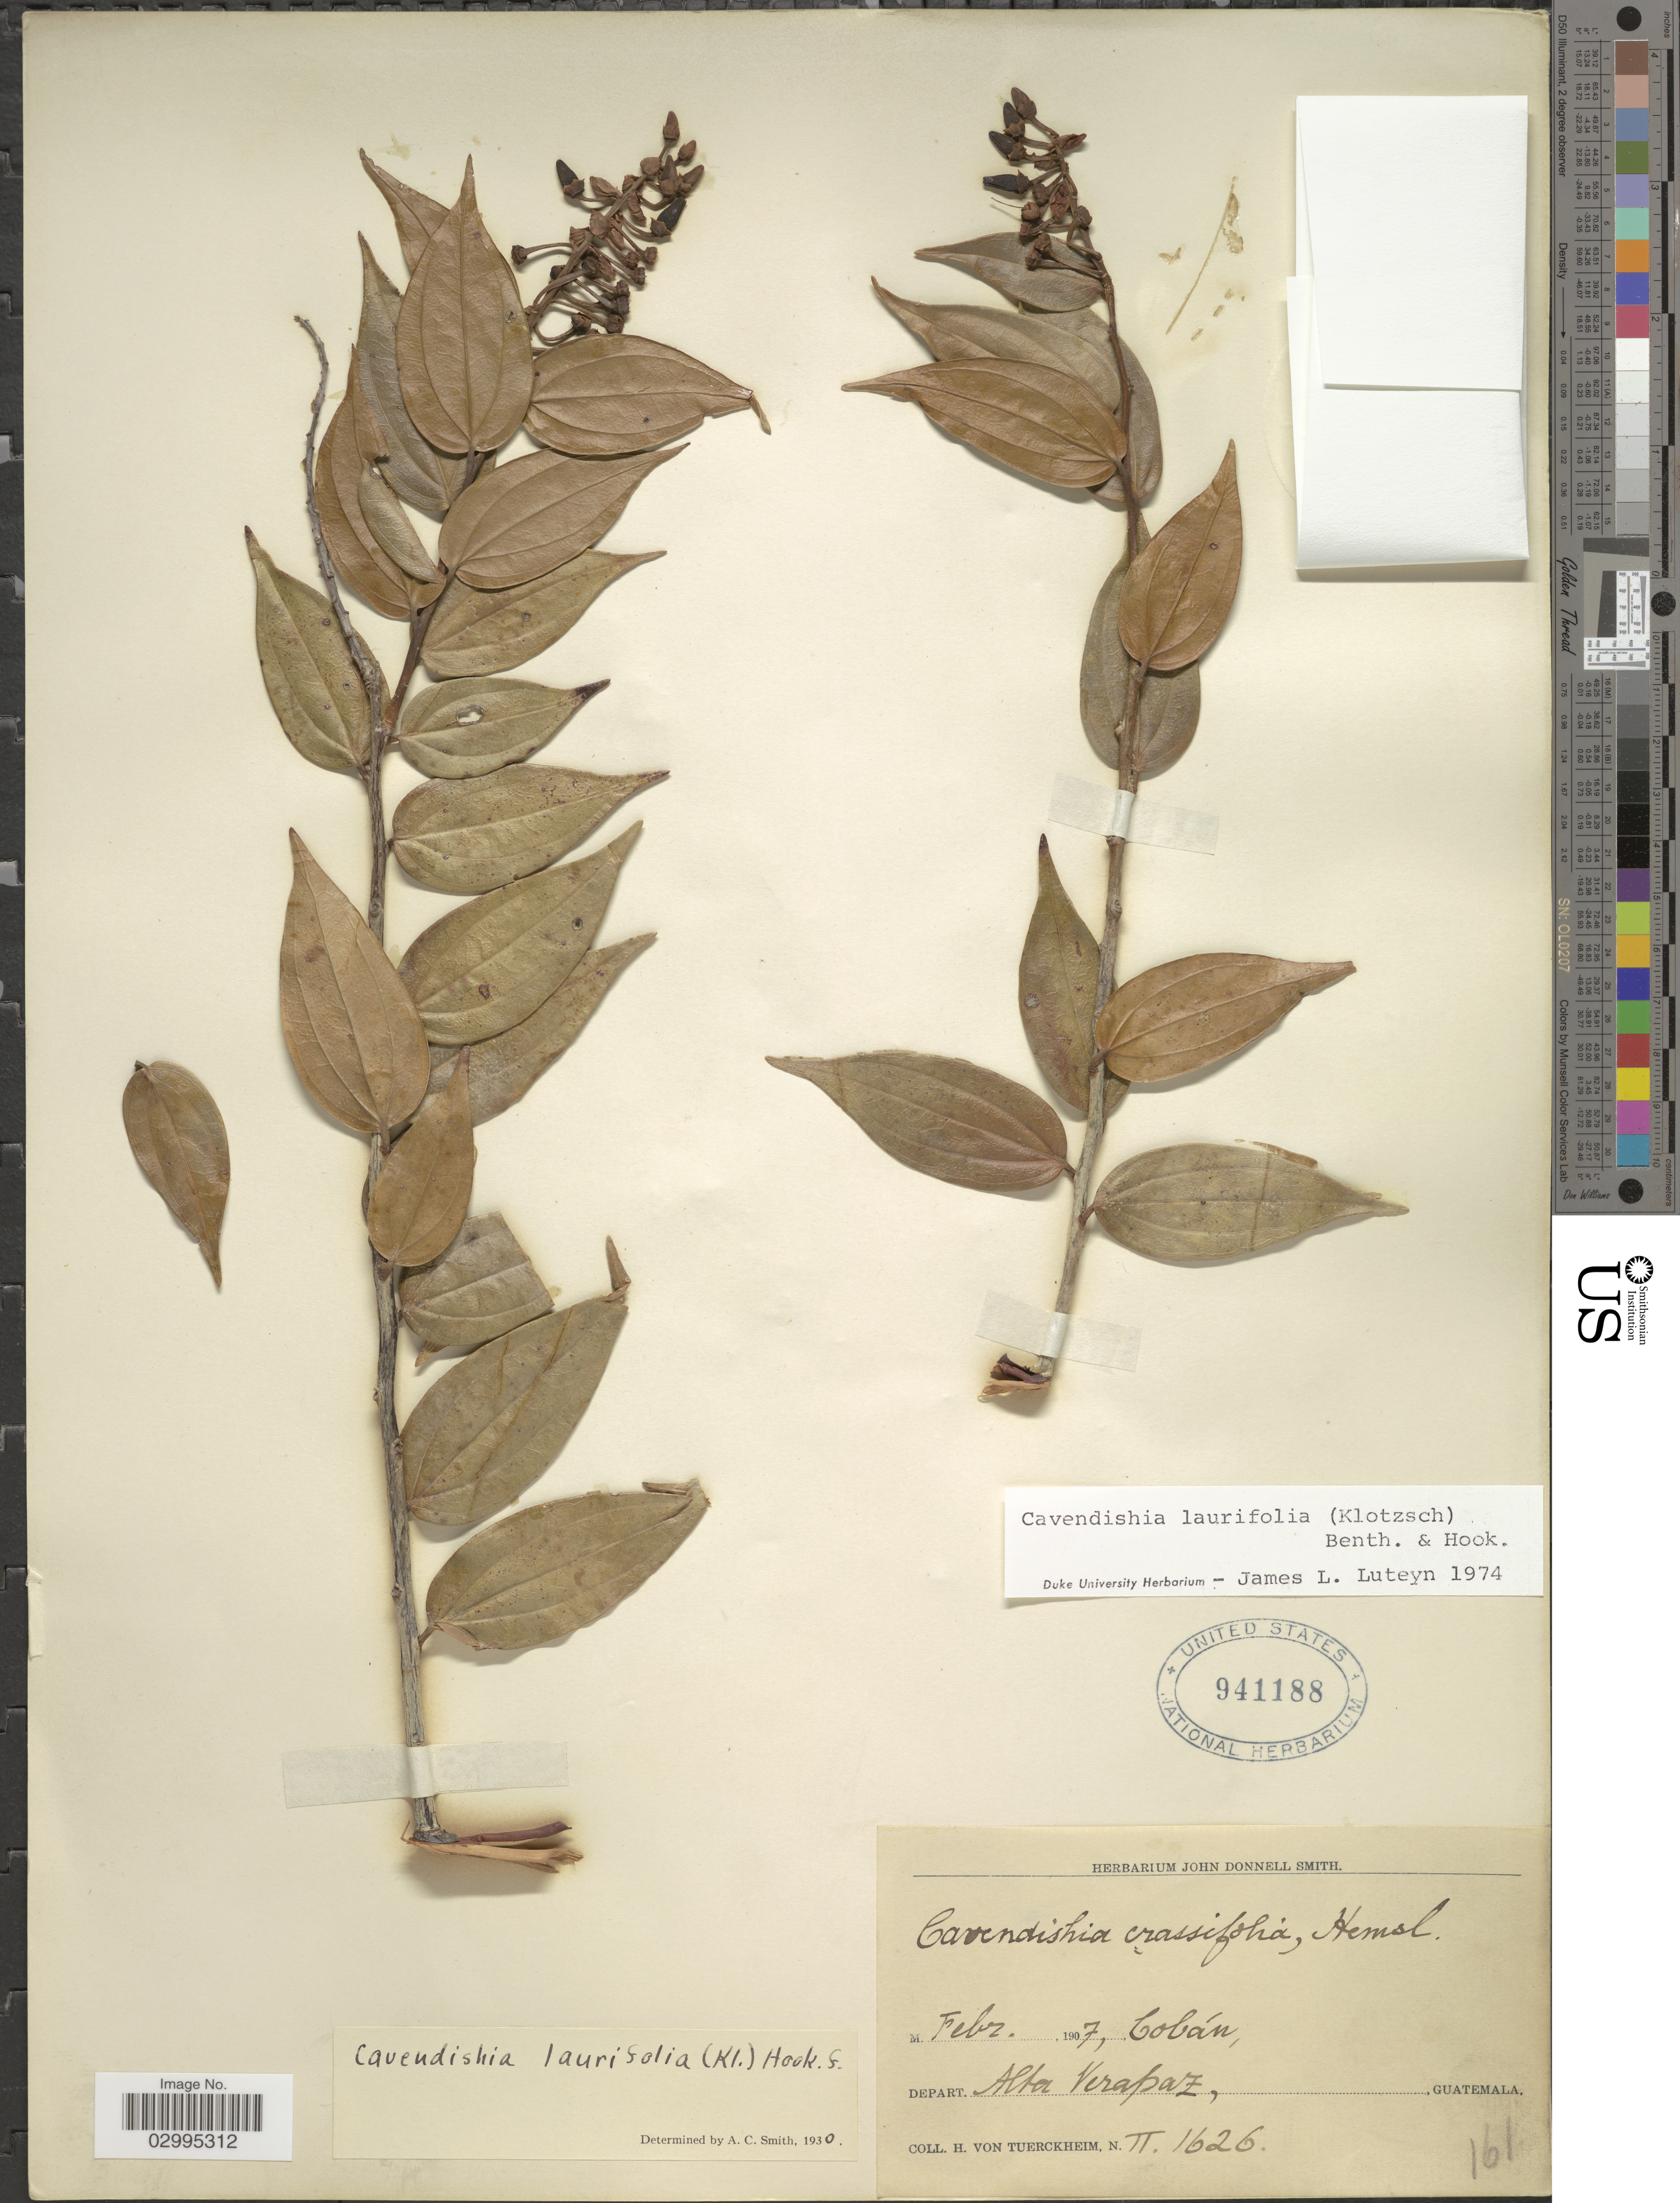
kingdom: Plantae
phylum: Tracheophyta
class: Magnoliopsida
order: Ericales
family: Ericaceae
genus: Cavendishia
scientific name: Cavendishia laurifolia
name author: (Klotzsch) Benth. & Hook. f.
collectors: H. von Tuerckheim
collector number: II1626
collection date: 1907-02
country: Guatemala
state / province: Alta Verapaz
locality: Cobán, Depart. Alta Verapaz.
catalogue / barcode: US 941188